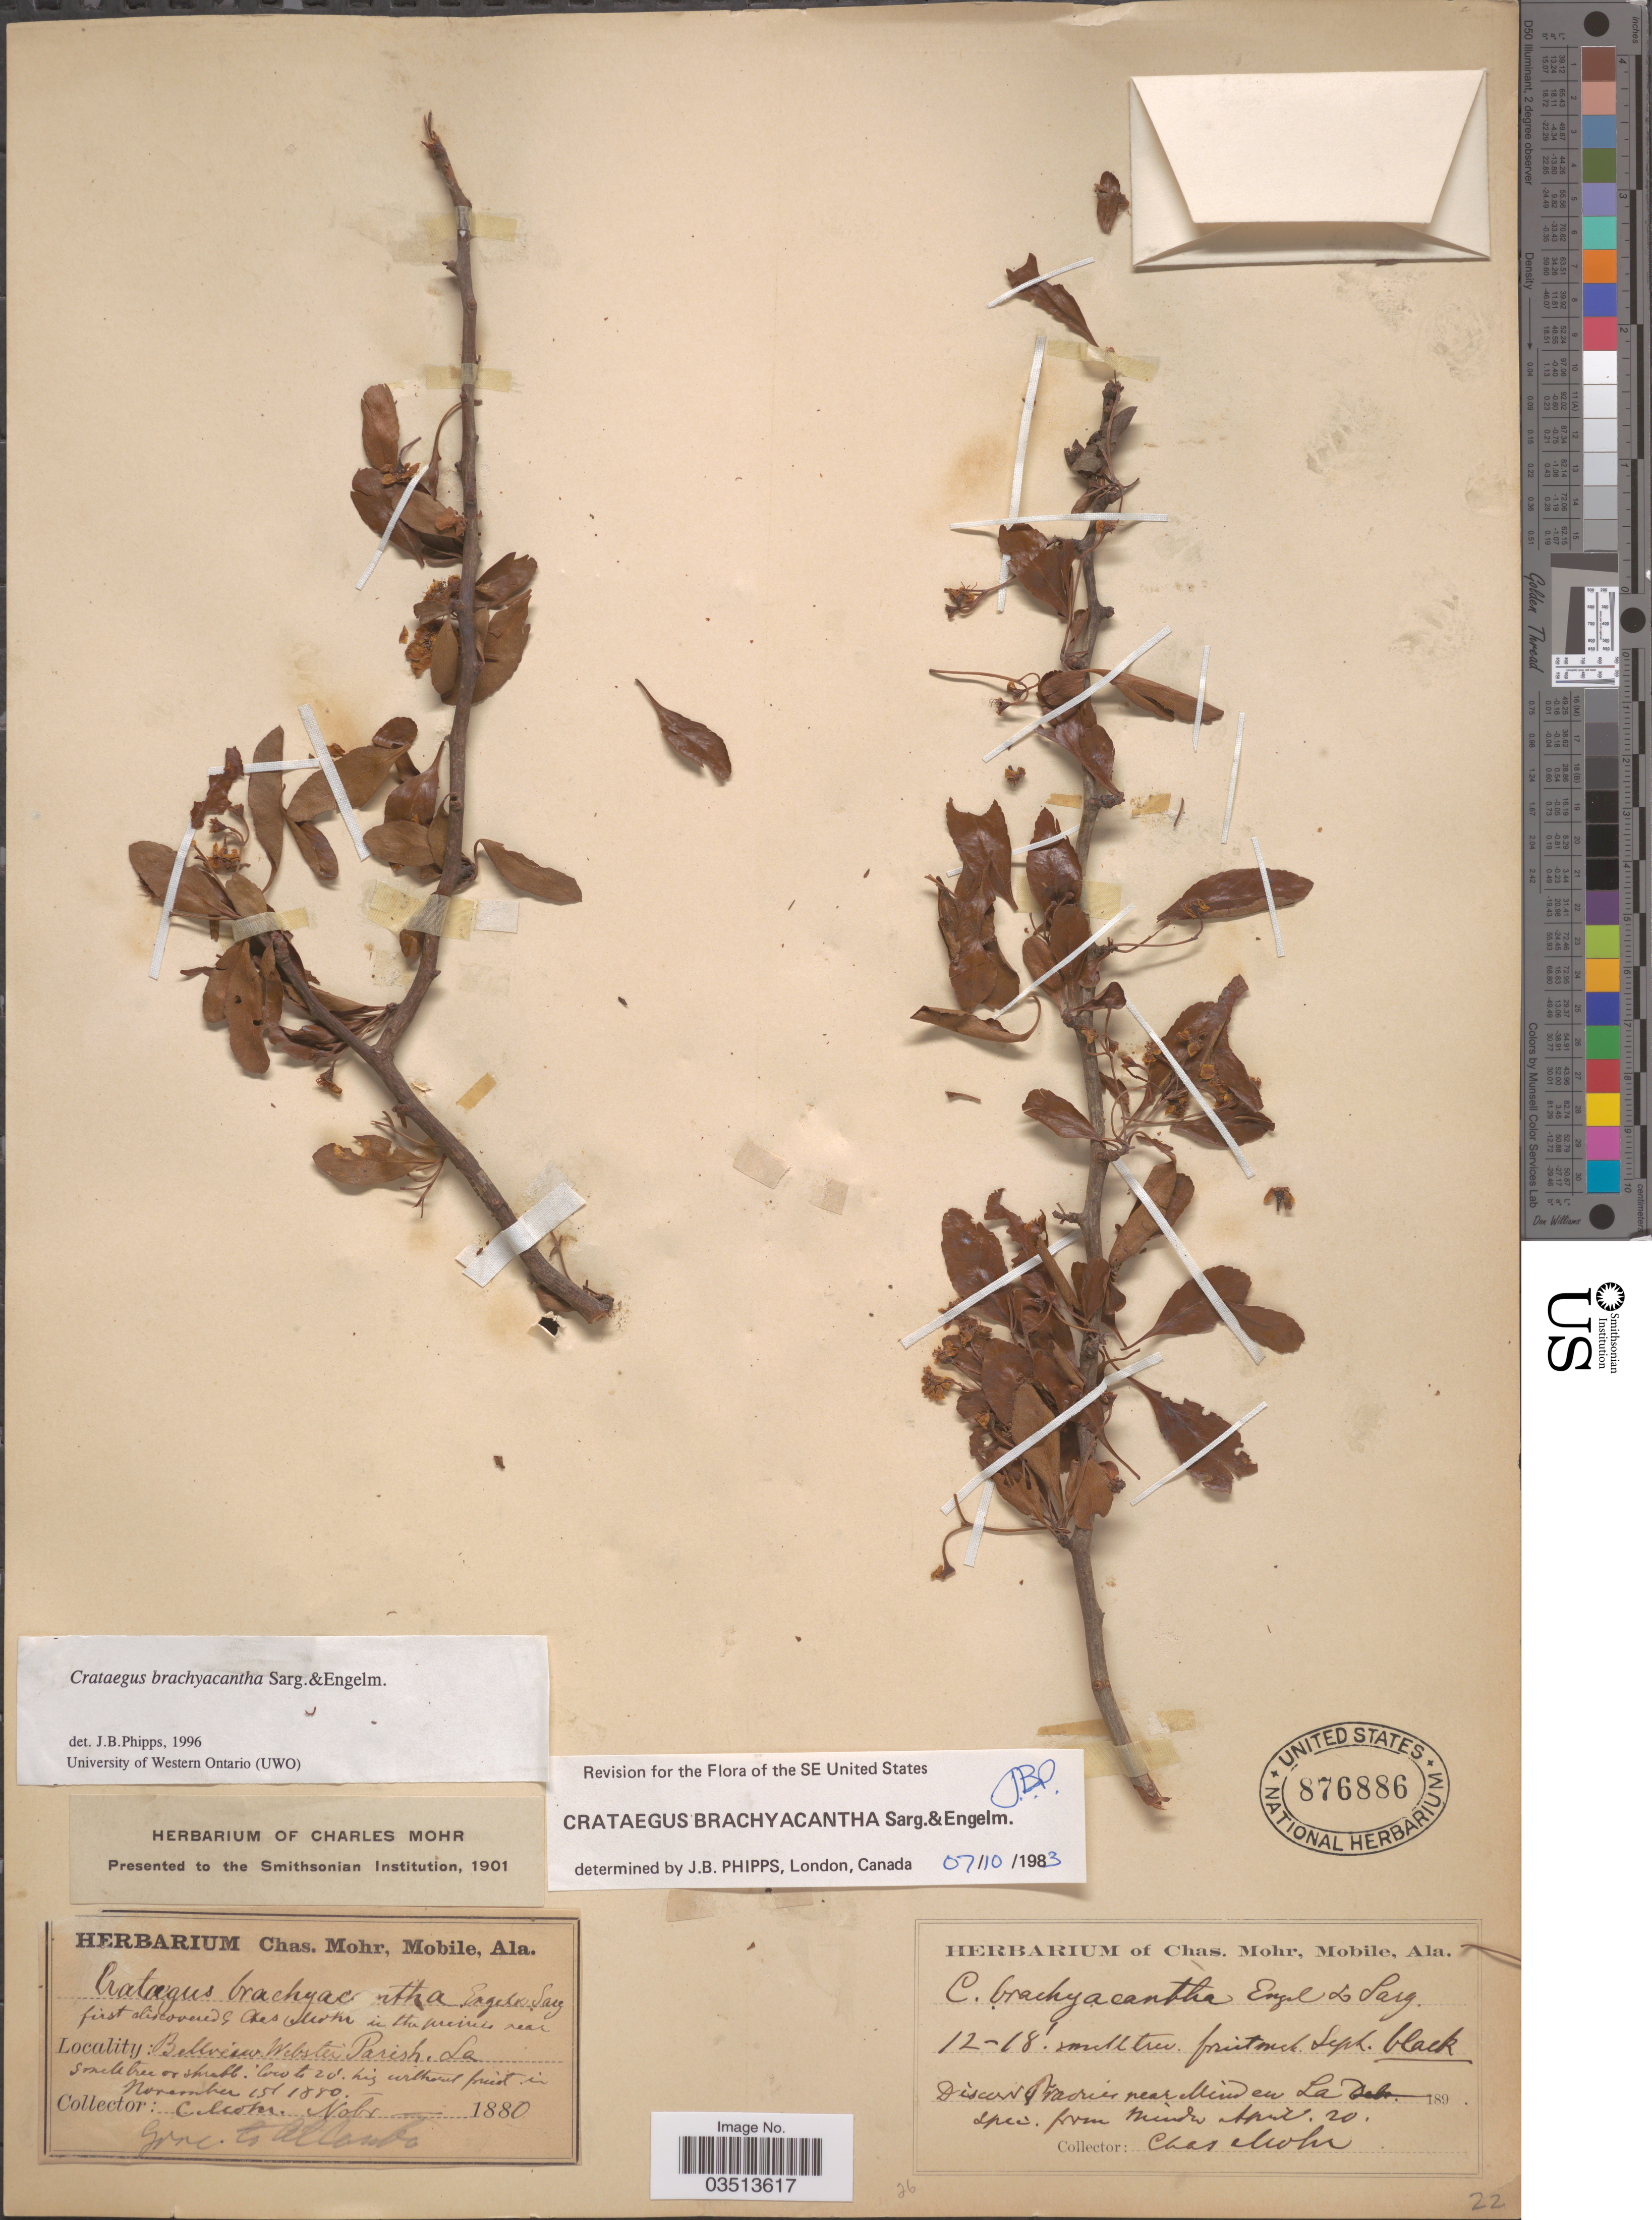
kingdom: Plantae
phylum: Tracheophyta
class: Magnoliopsida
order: Rosales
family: Rosaceae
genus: Crataegus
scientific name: Crataegus brachyacantha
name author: Sarg. & Engelm.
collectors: Mohr, C. T. (herbarium)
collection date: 1880-04-20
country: United States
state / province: Louisiana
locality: Belleview Webster Parish. Discow Prairies near Minden La.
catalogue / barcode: US 876886